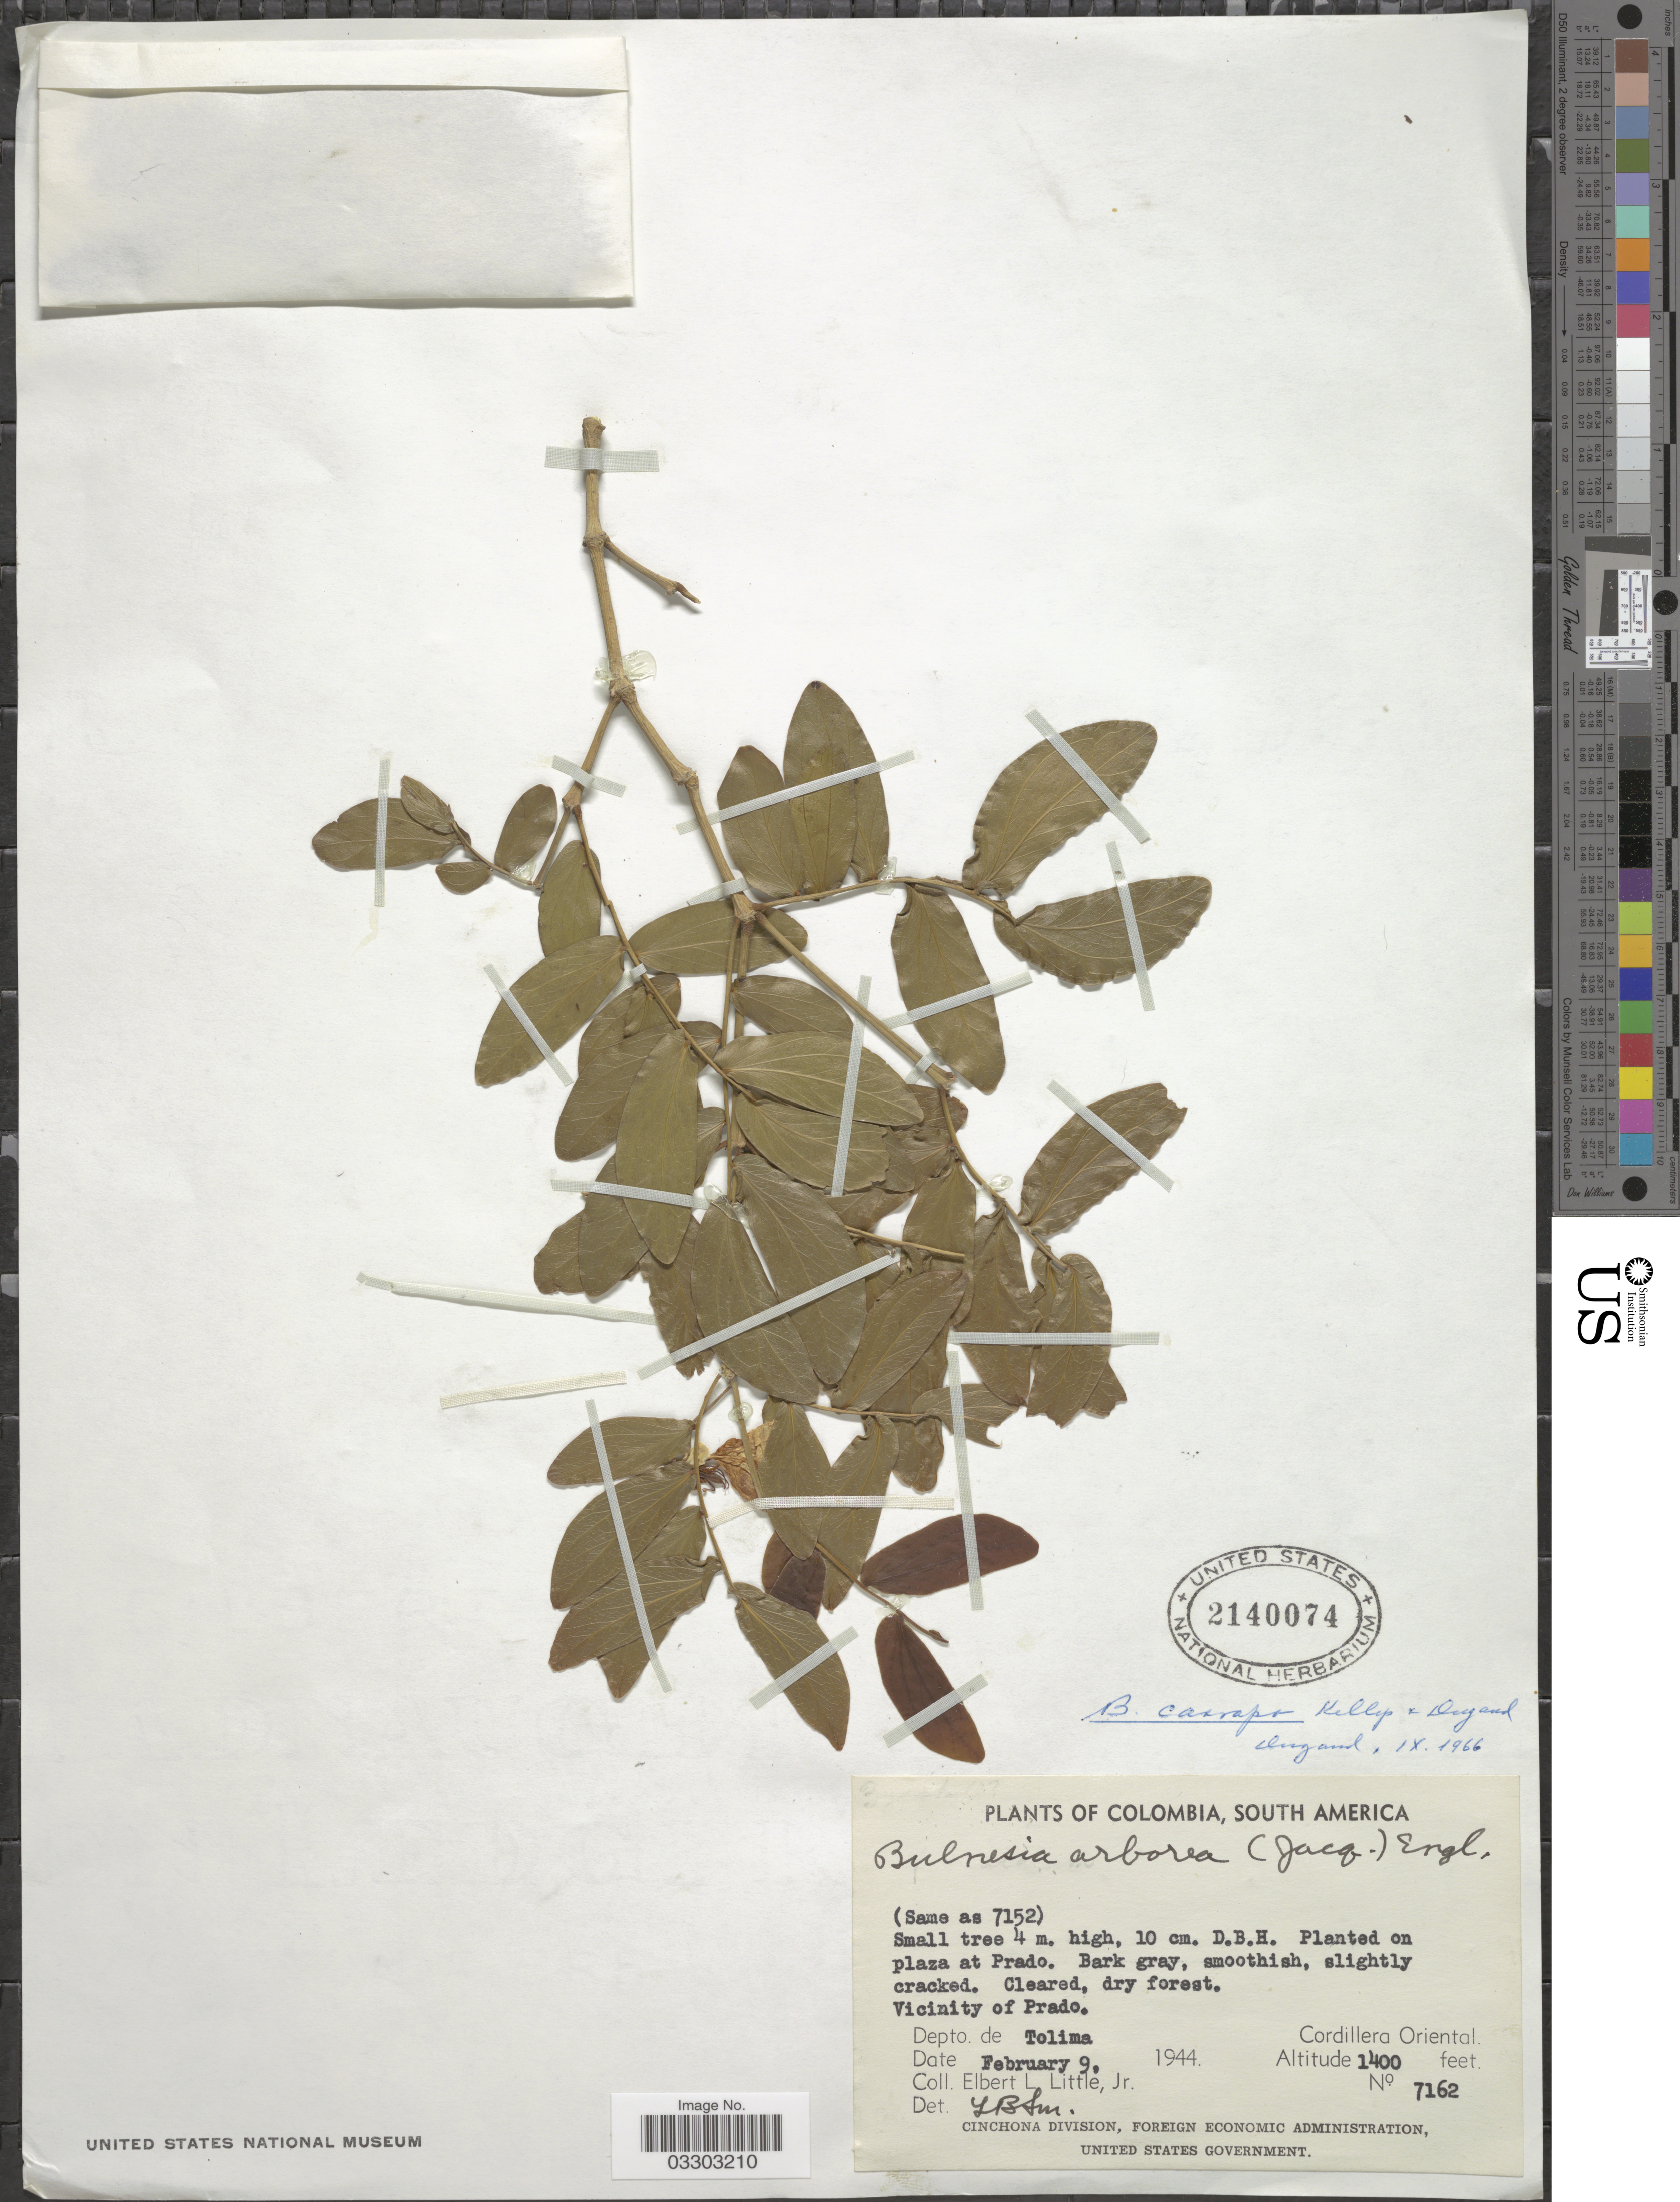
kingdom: Plantae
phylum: Tracheophyta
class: Magnoliopsida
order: Zygophyllales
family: Zygophyllaceae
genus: Gonopterodendron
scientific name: Gonopterodendron carrapo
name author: (Killip & Dugand G.) Godoy-Bürki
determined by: U.S. National Herbarium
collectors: E. L. Little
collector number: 7162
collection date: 1944-02-09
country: Colombia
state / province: Tolima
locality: Vicinity of Prado. Depto. de Tolima. Cordillera Oriental.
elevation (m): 427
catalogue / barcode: US 2140074